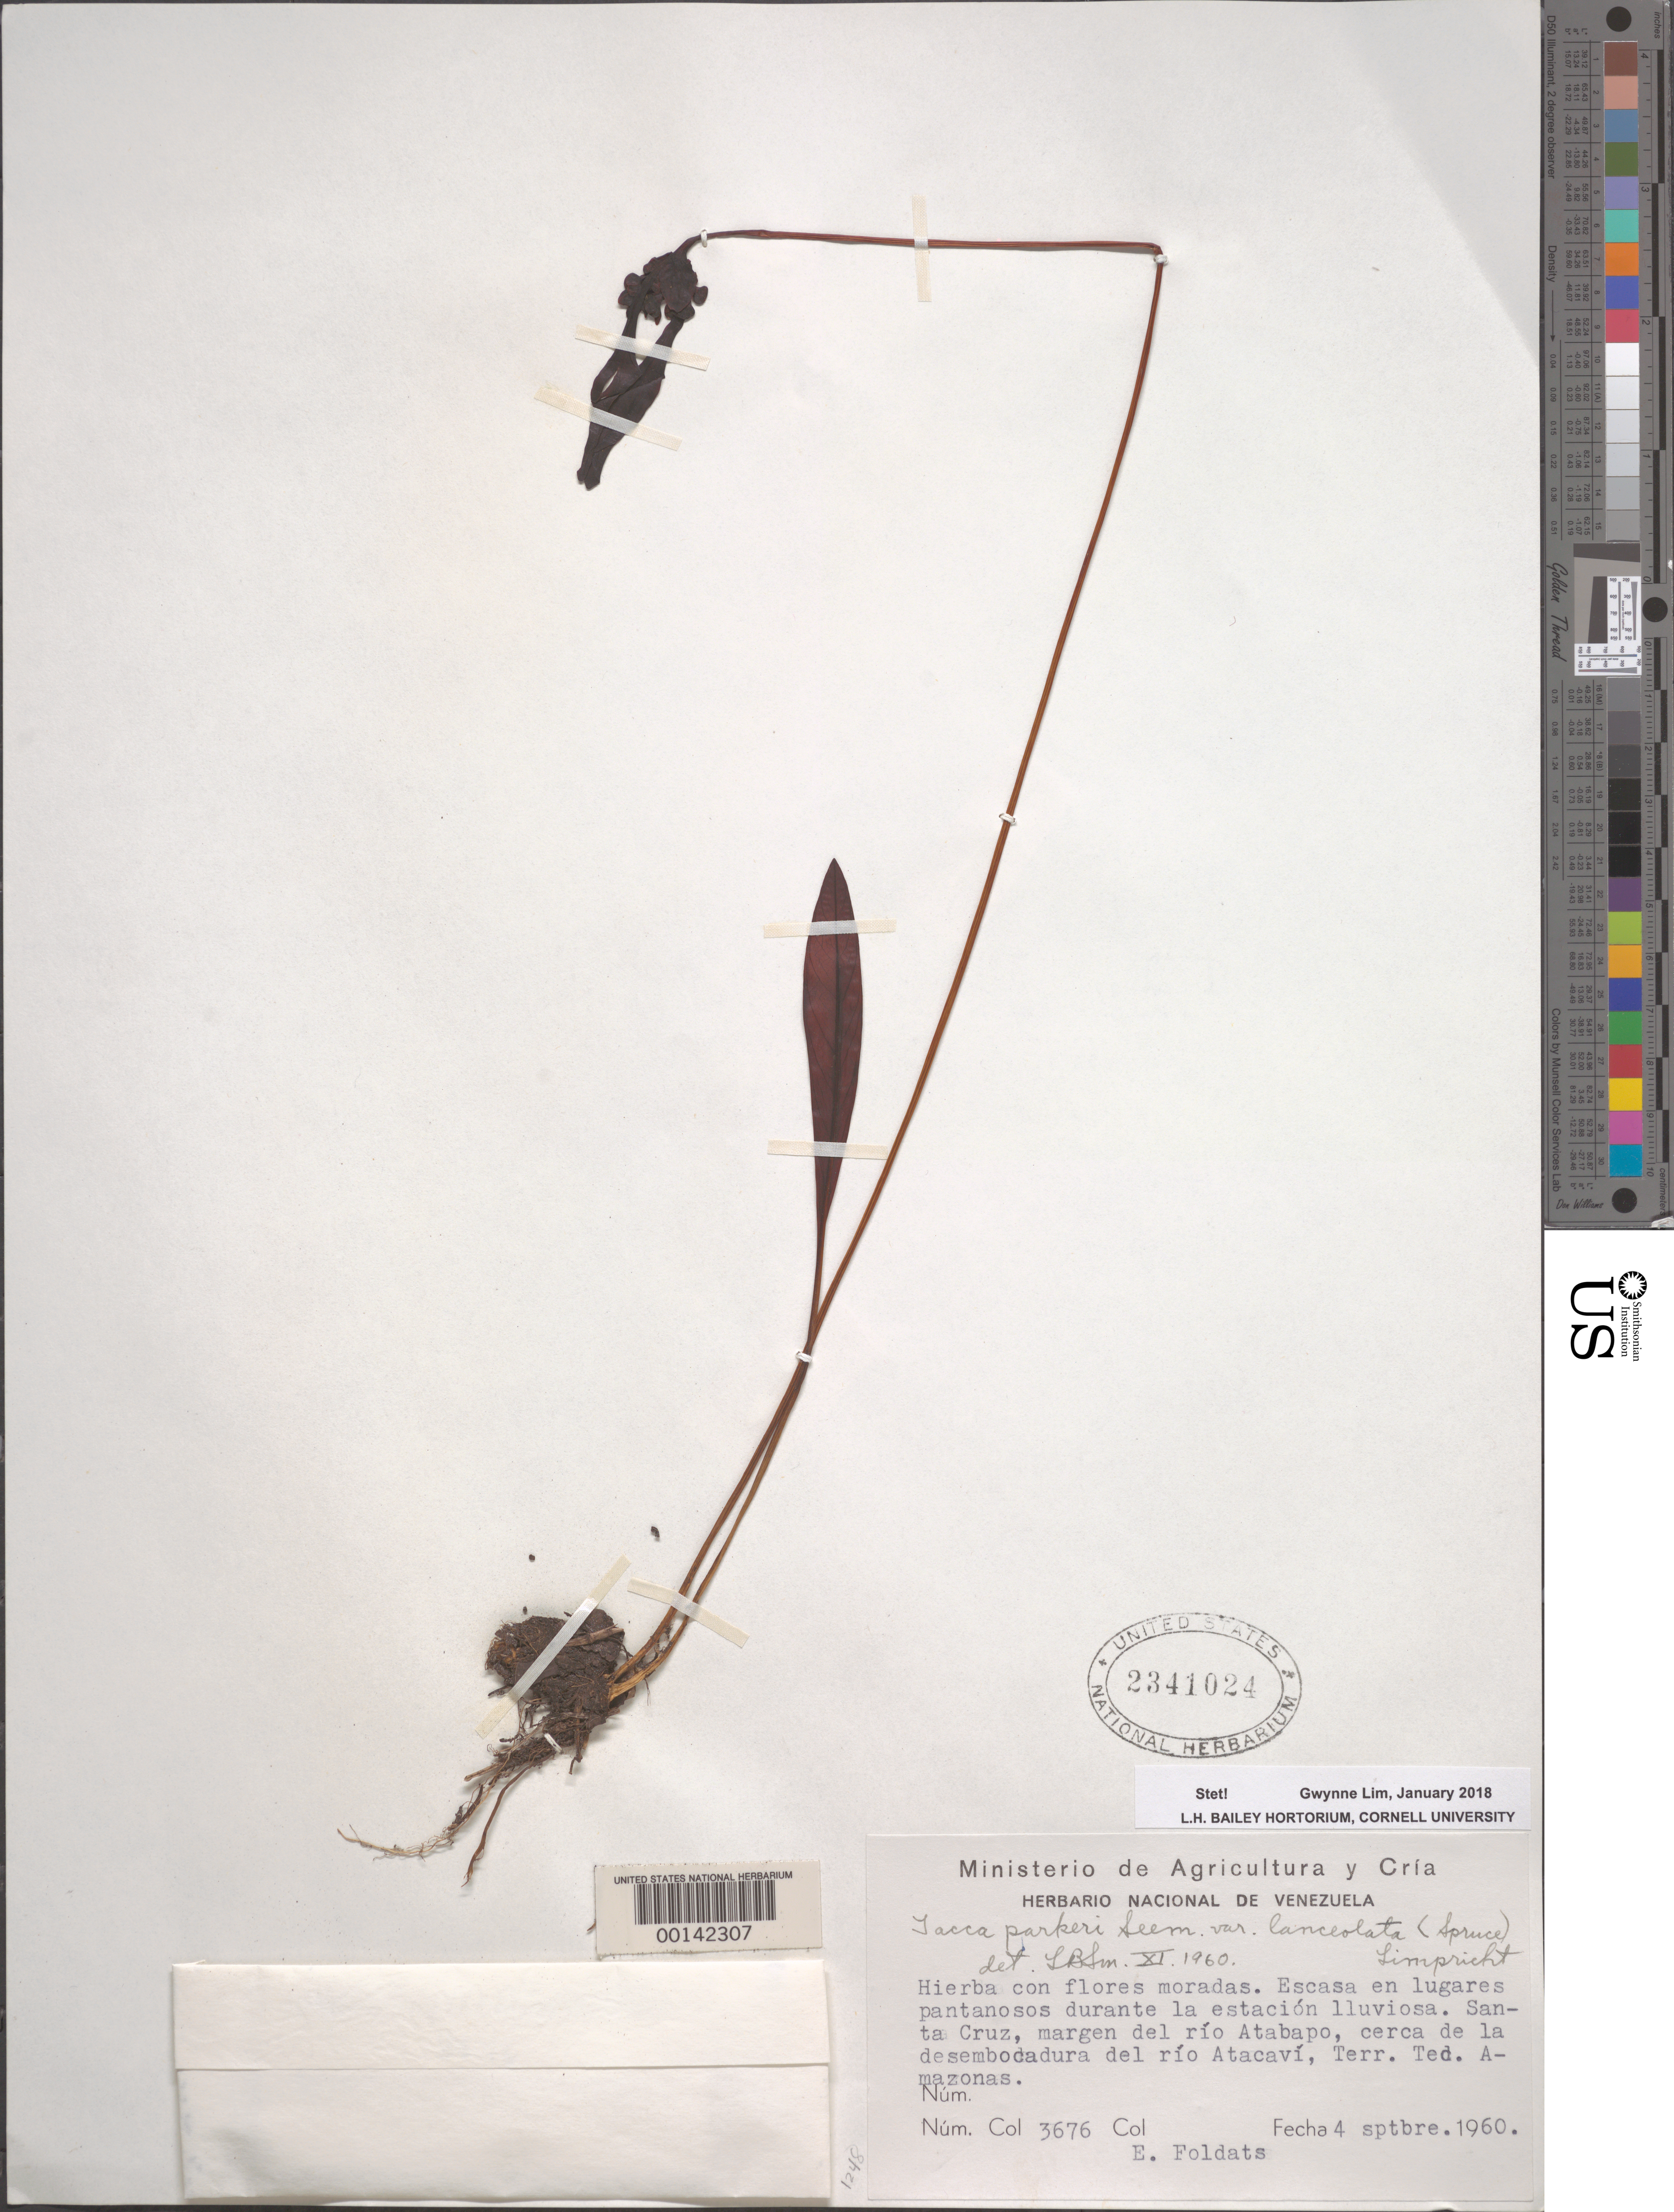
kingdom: Plantae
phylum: Tracheophyta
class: Liliopsida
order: Dioscoreales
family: Dioscoreaceae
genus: Tacca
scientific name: Tacca parkeri var. lanceolata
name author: Seem.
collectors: E. Foldats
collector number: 3676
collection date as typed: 04 Sep 1960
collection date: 1960-09-04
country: Venezuela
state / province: Amazonas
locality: Santa cruz, margin of Rio Atabapo, near rio atacavi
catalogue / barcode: US 2341024